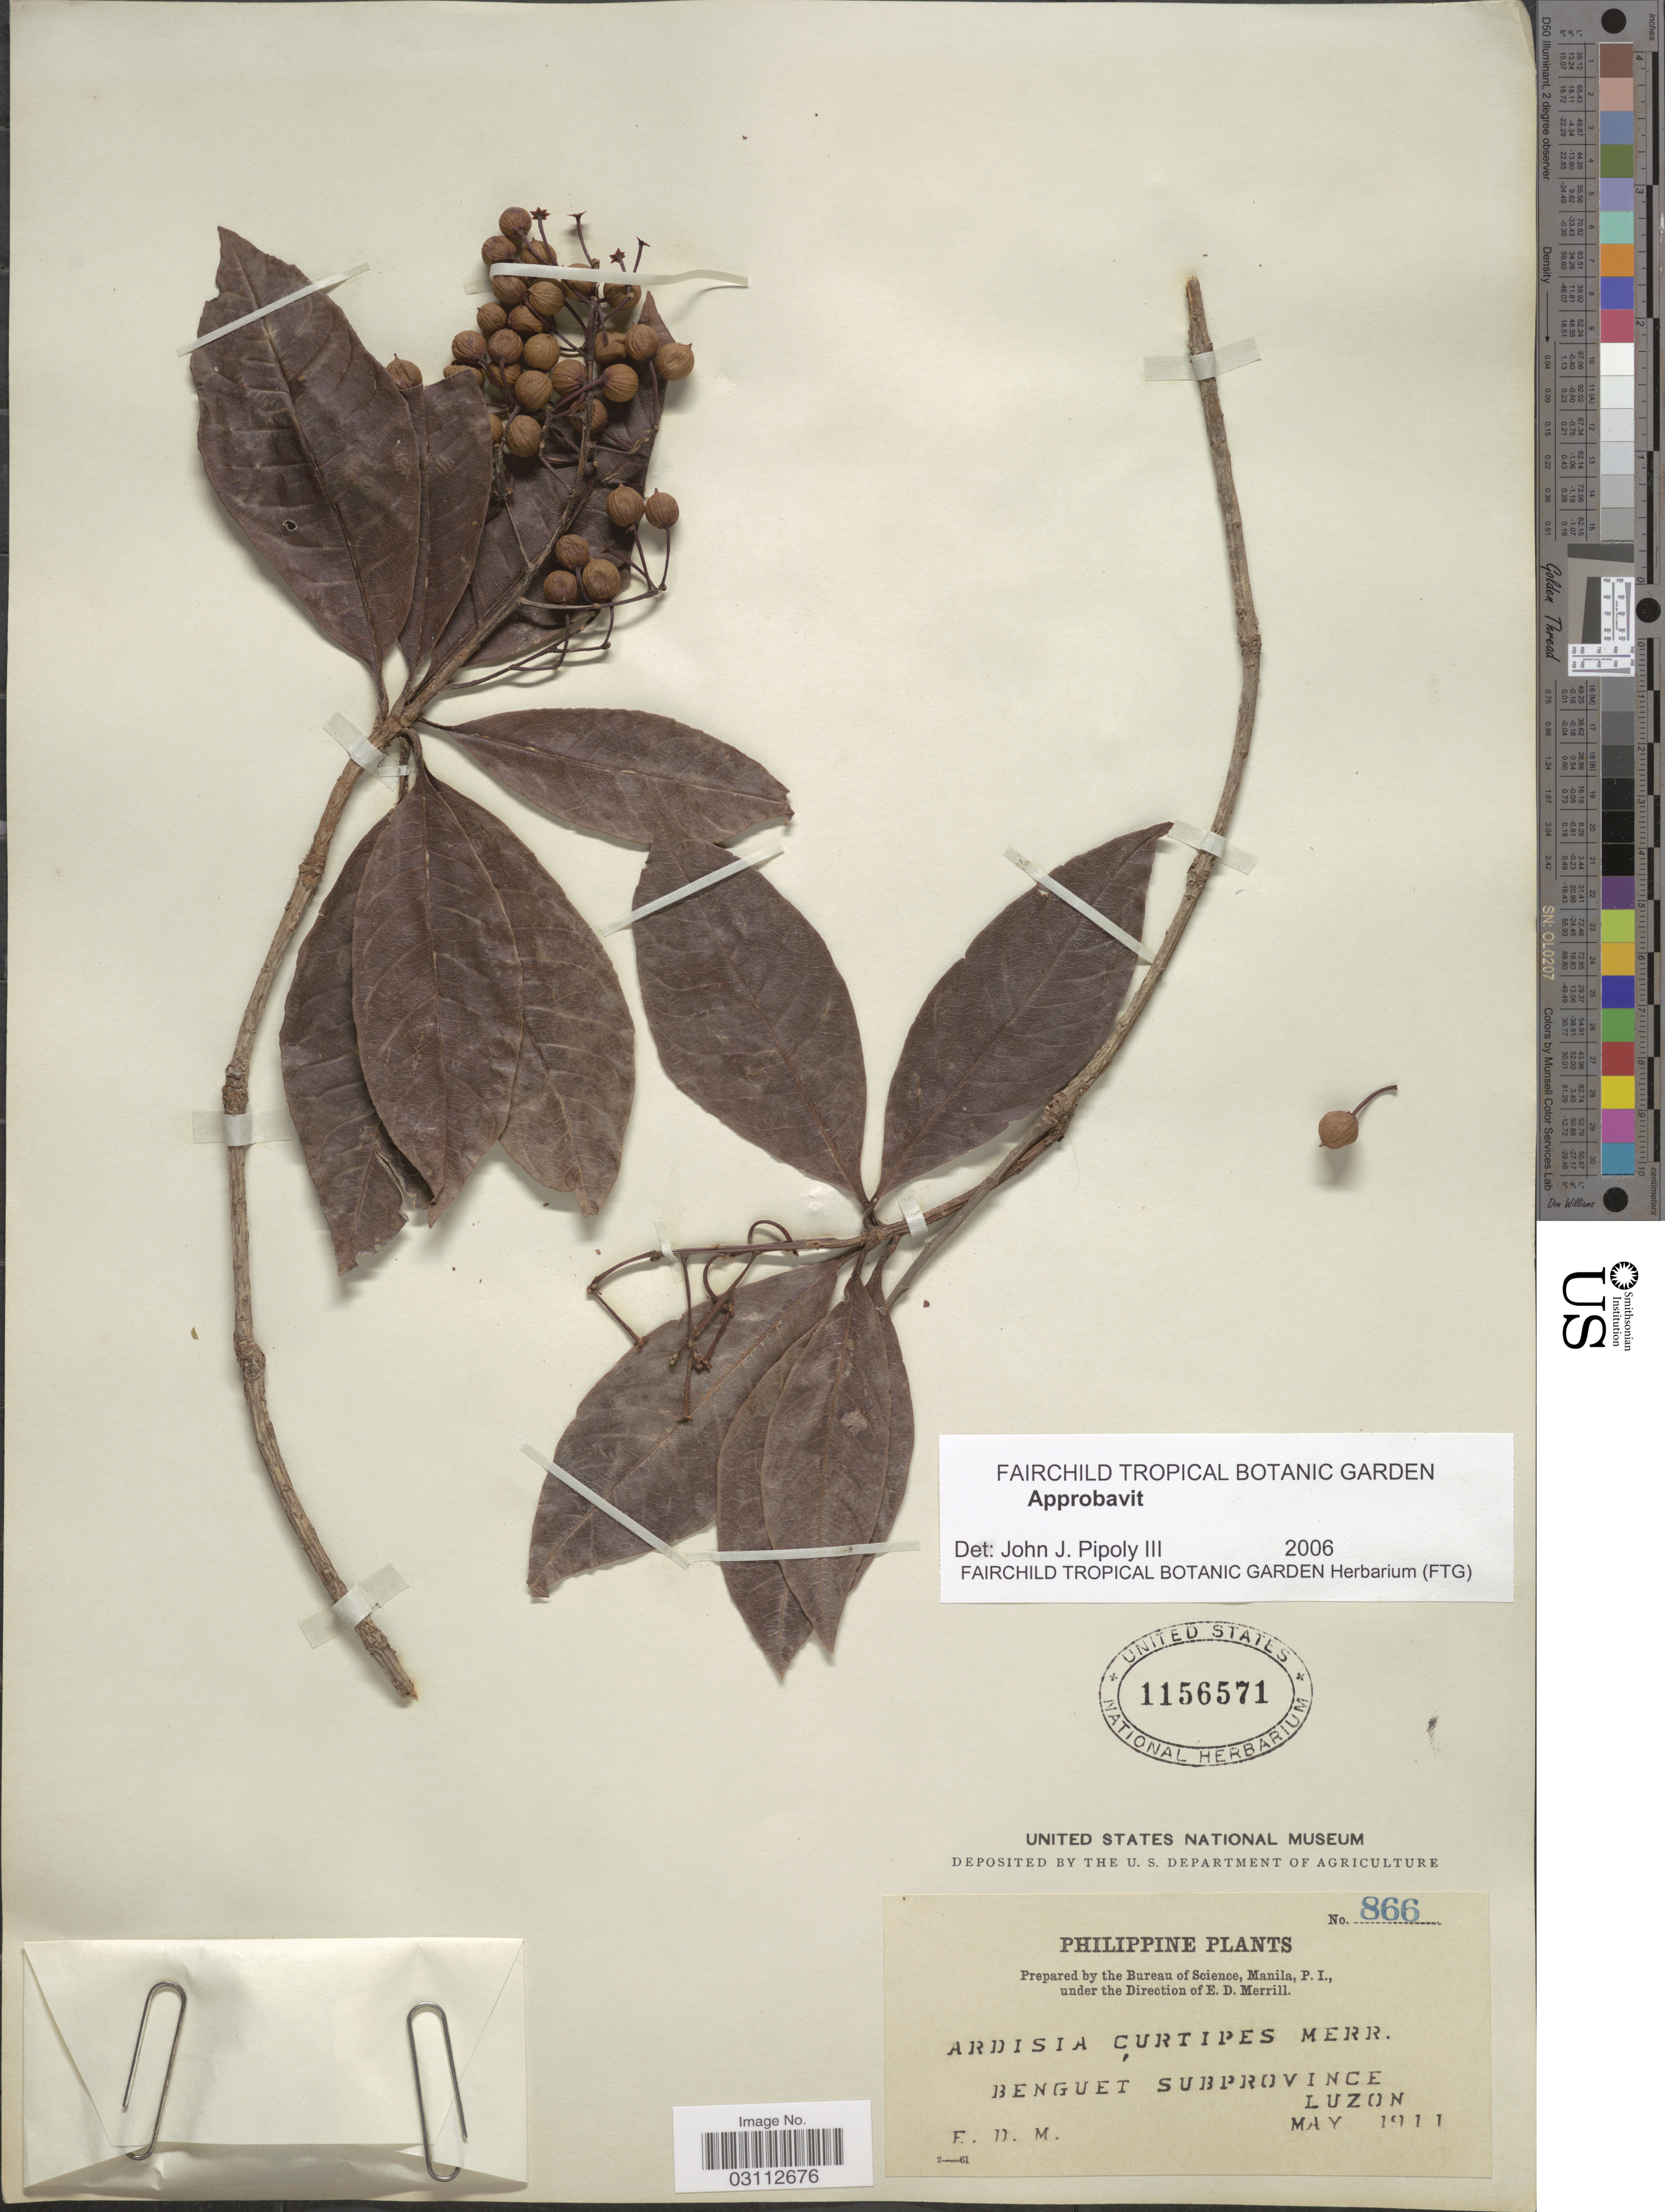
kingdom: Plantae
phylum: Tracheophyta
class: Magnoliopsida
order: Ericales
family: Primulaceae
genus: Ardisia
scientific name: Ardisia curtipes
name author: Merr.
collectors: E. D. Merrill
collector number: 866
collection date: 1911-05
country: Philippines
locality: Benguet Subprovince, Luzon.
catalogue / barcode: US 1156571